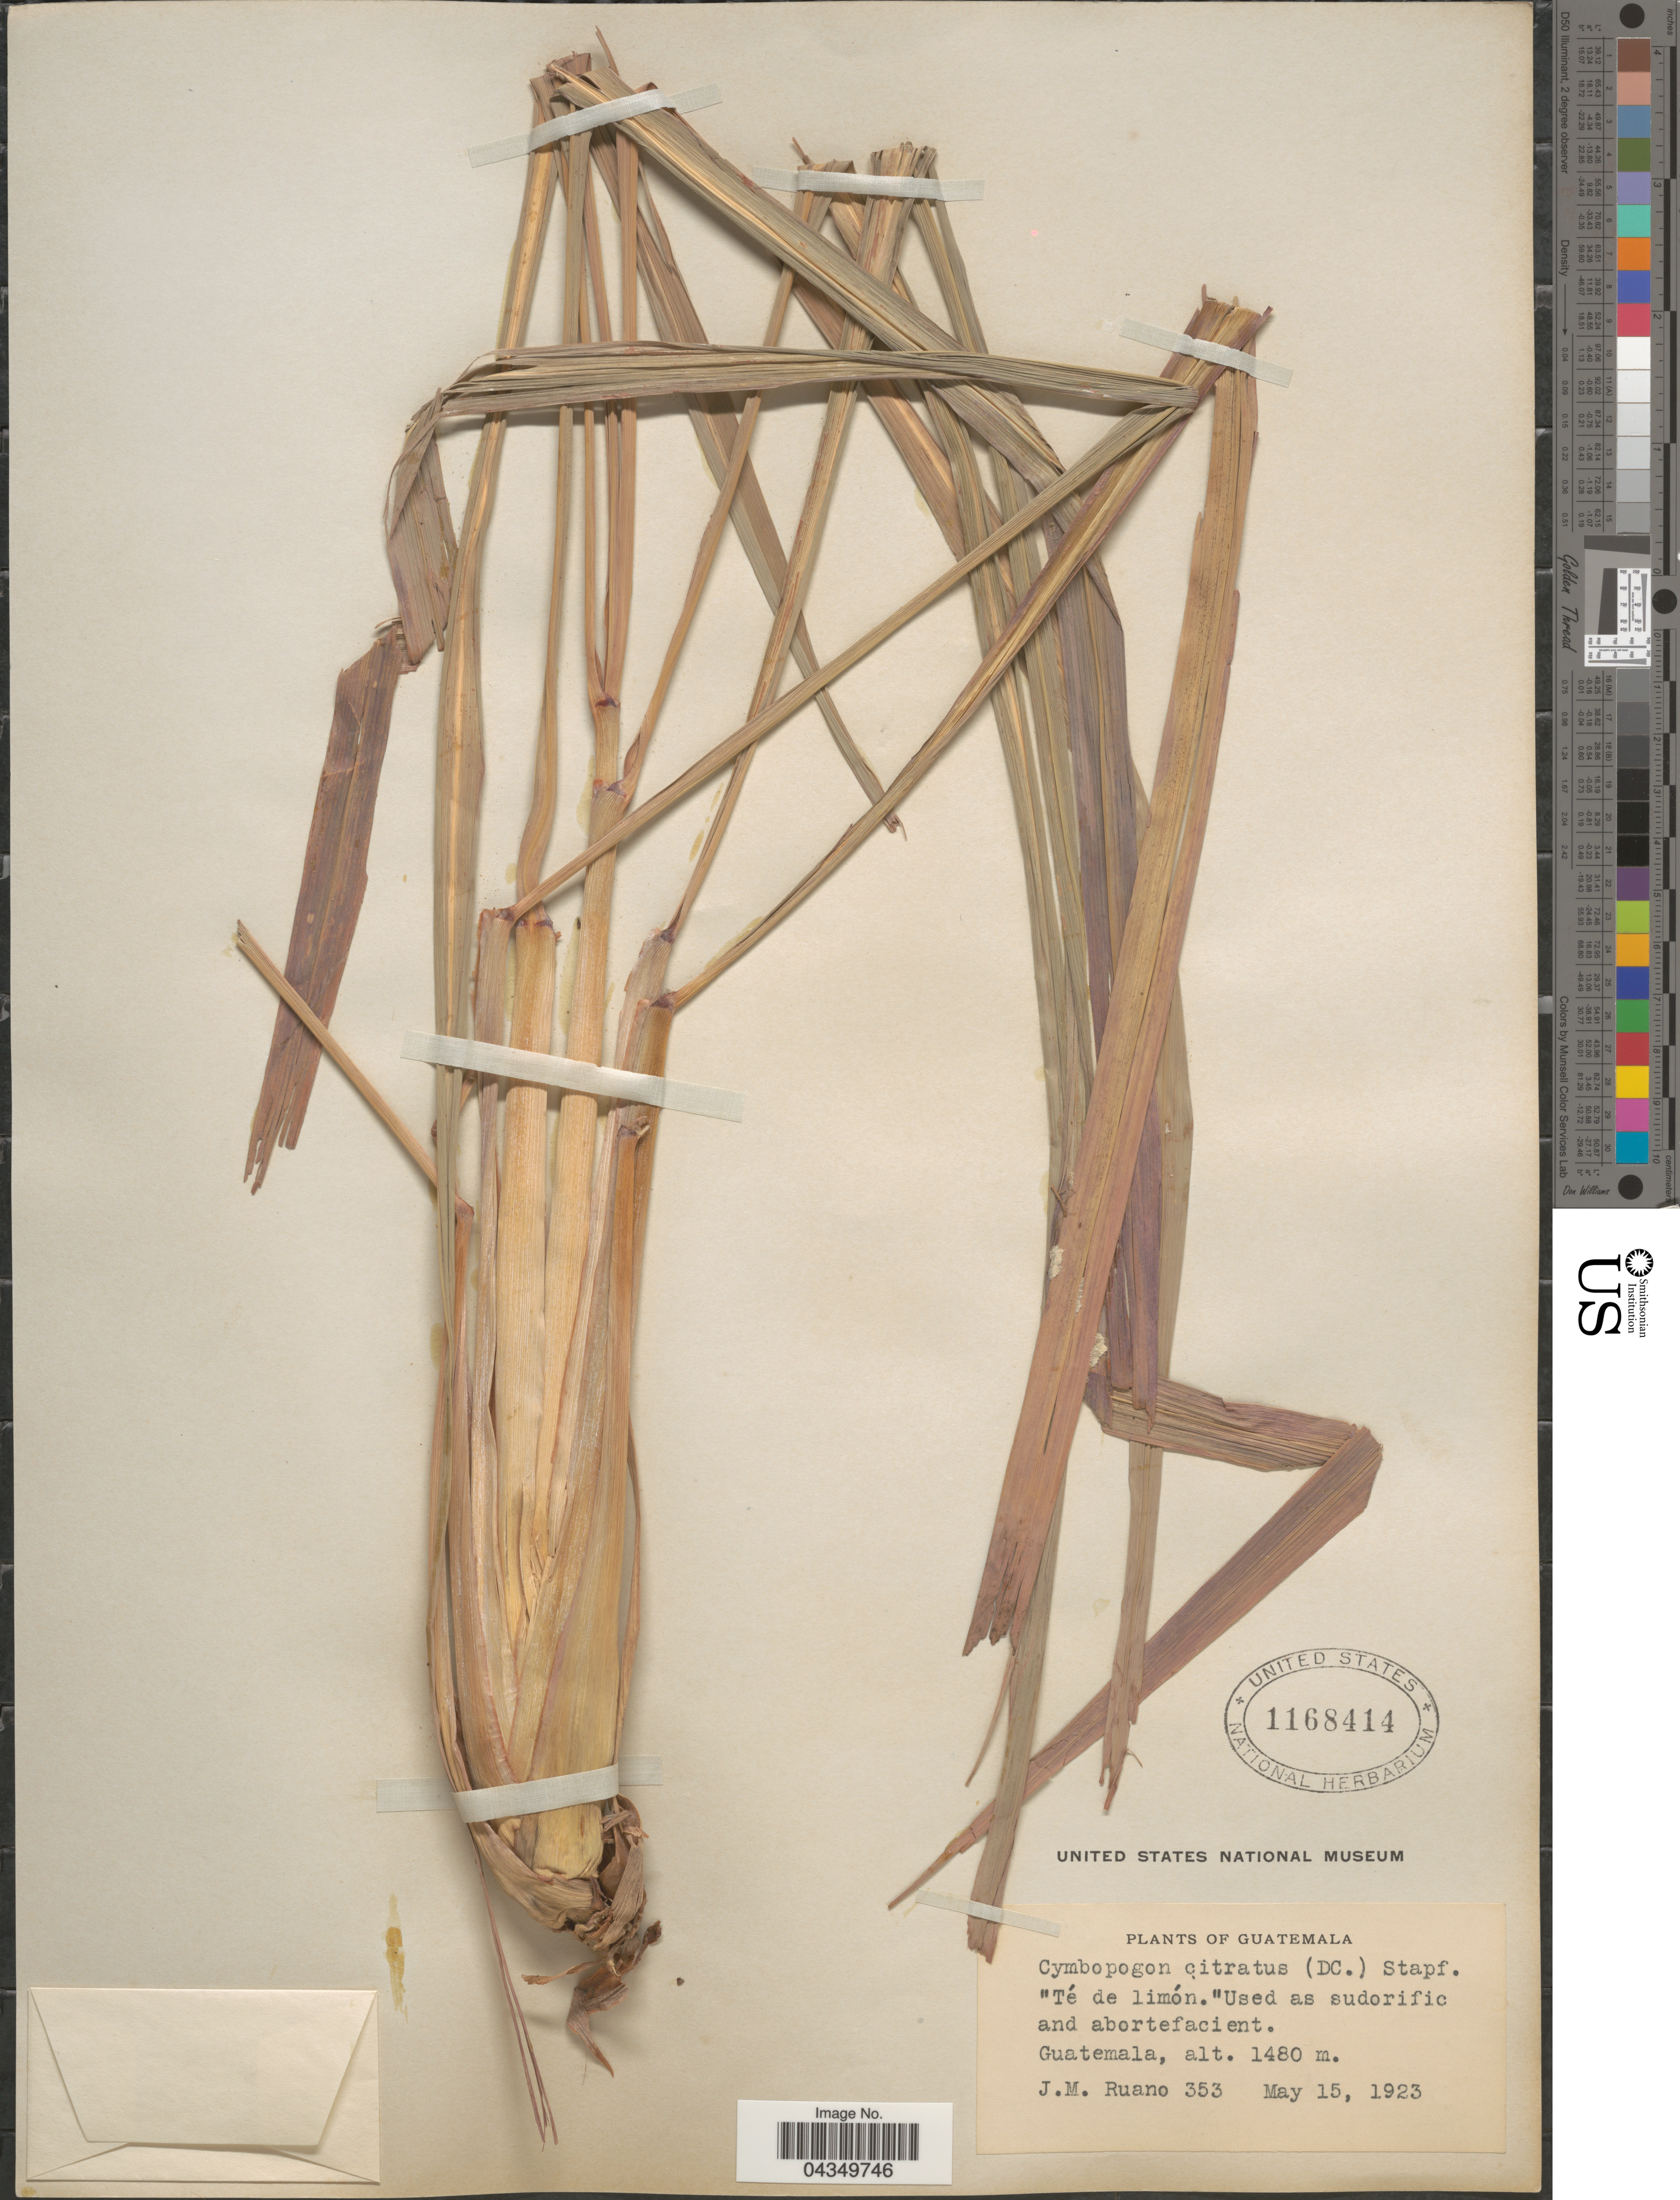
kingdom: Plantae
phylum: Tracheophyta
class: Liliopsida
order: Poales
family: Poaceae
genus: Cymbopogon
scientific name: Cymbopogon citratus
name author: (DC.) Stapf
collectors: J. Ruano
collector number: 353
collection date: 1923-05-15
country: Guatemala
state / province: Guatemala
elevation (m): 1480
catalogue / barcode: US 1168414